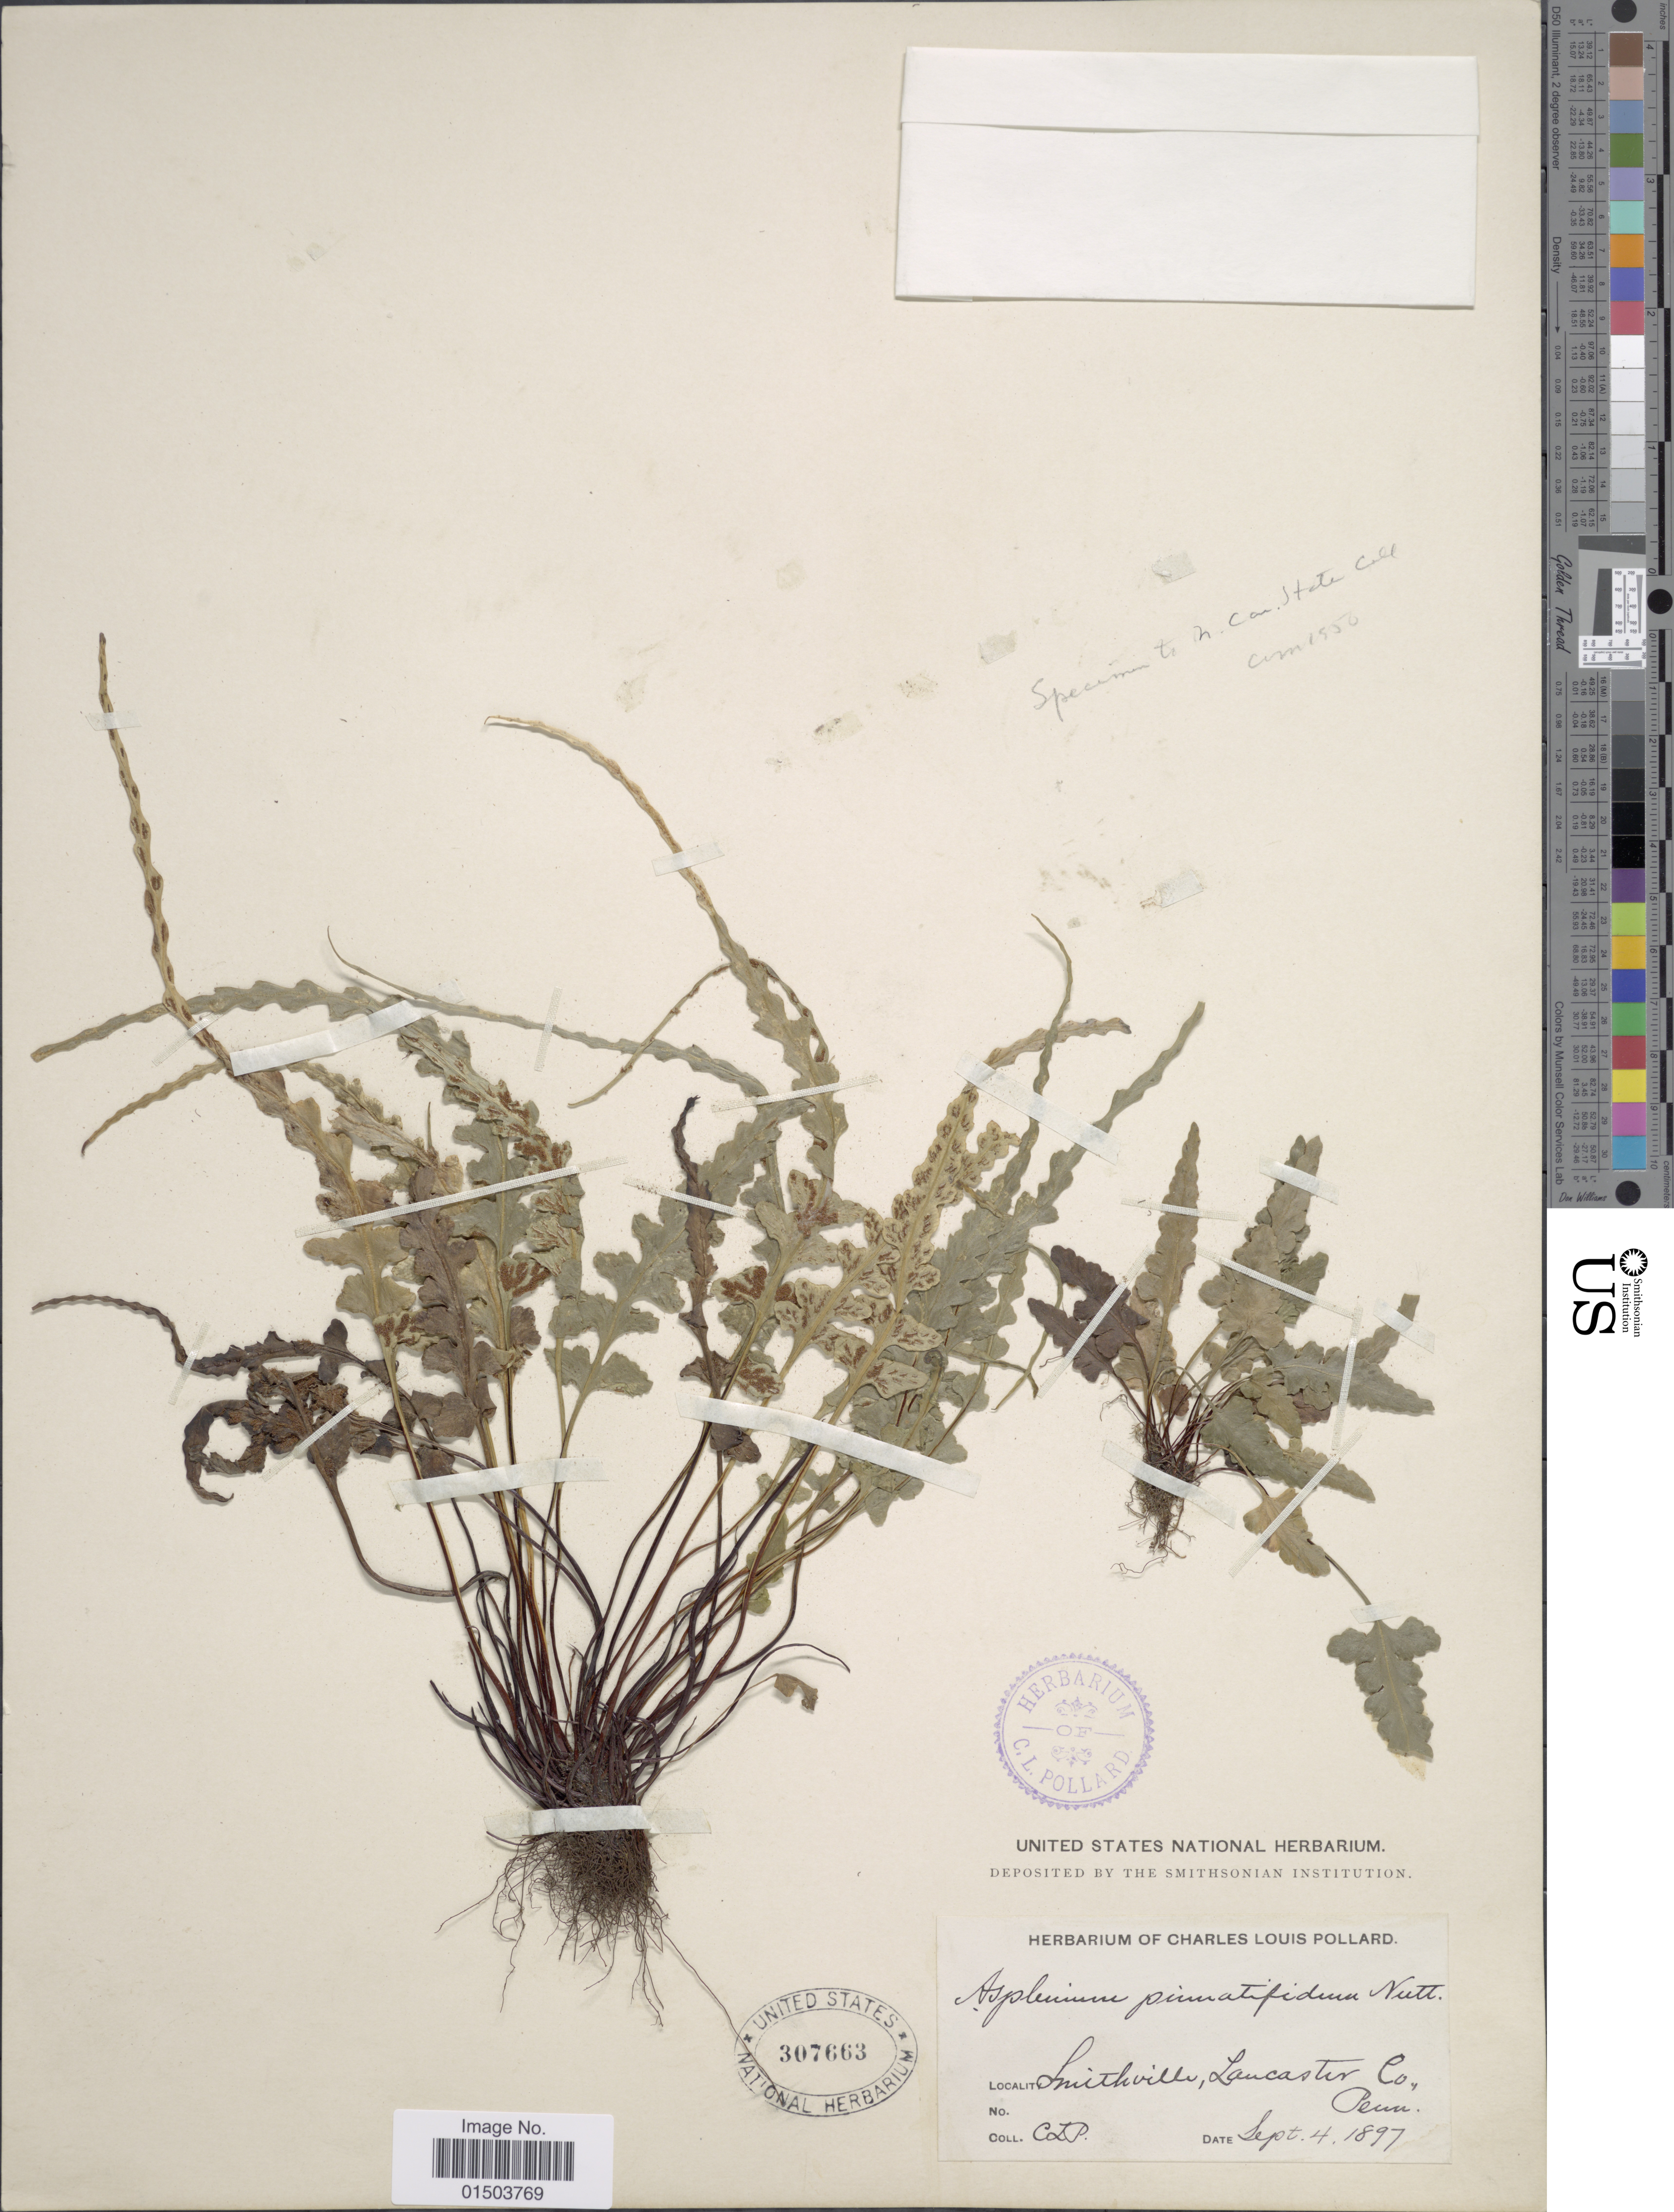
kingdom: Plantae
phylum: Tracheophyta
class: Polypodiopsida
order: Polypodiales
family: Aspleniaceae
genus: Asplenium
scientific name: Asplenium pinnatifidum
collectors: C. L. Pollard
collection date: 1897-09-04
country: United States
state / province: Pennsylvania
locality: Smithville, Lancaster Co.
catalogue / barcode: US 307663